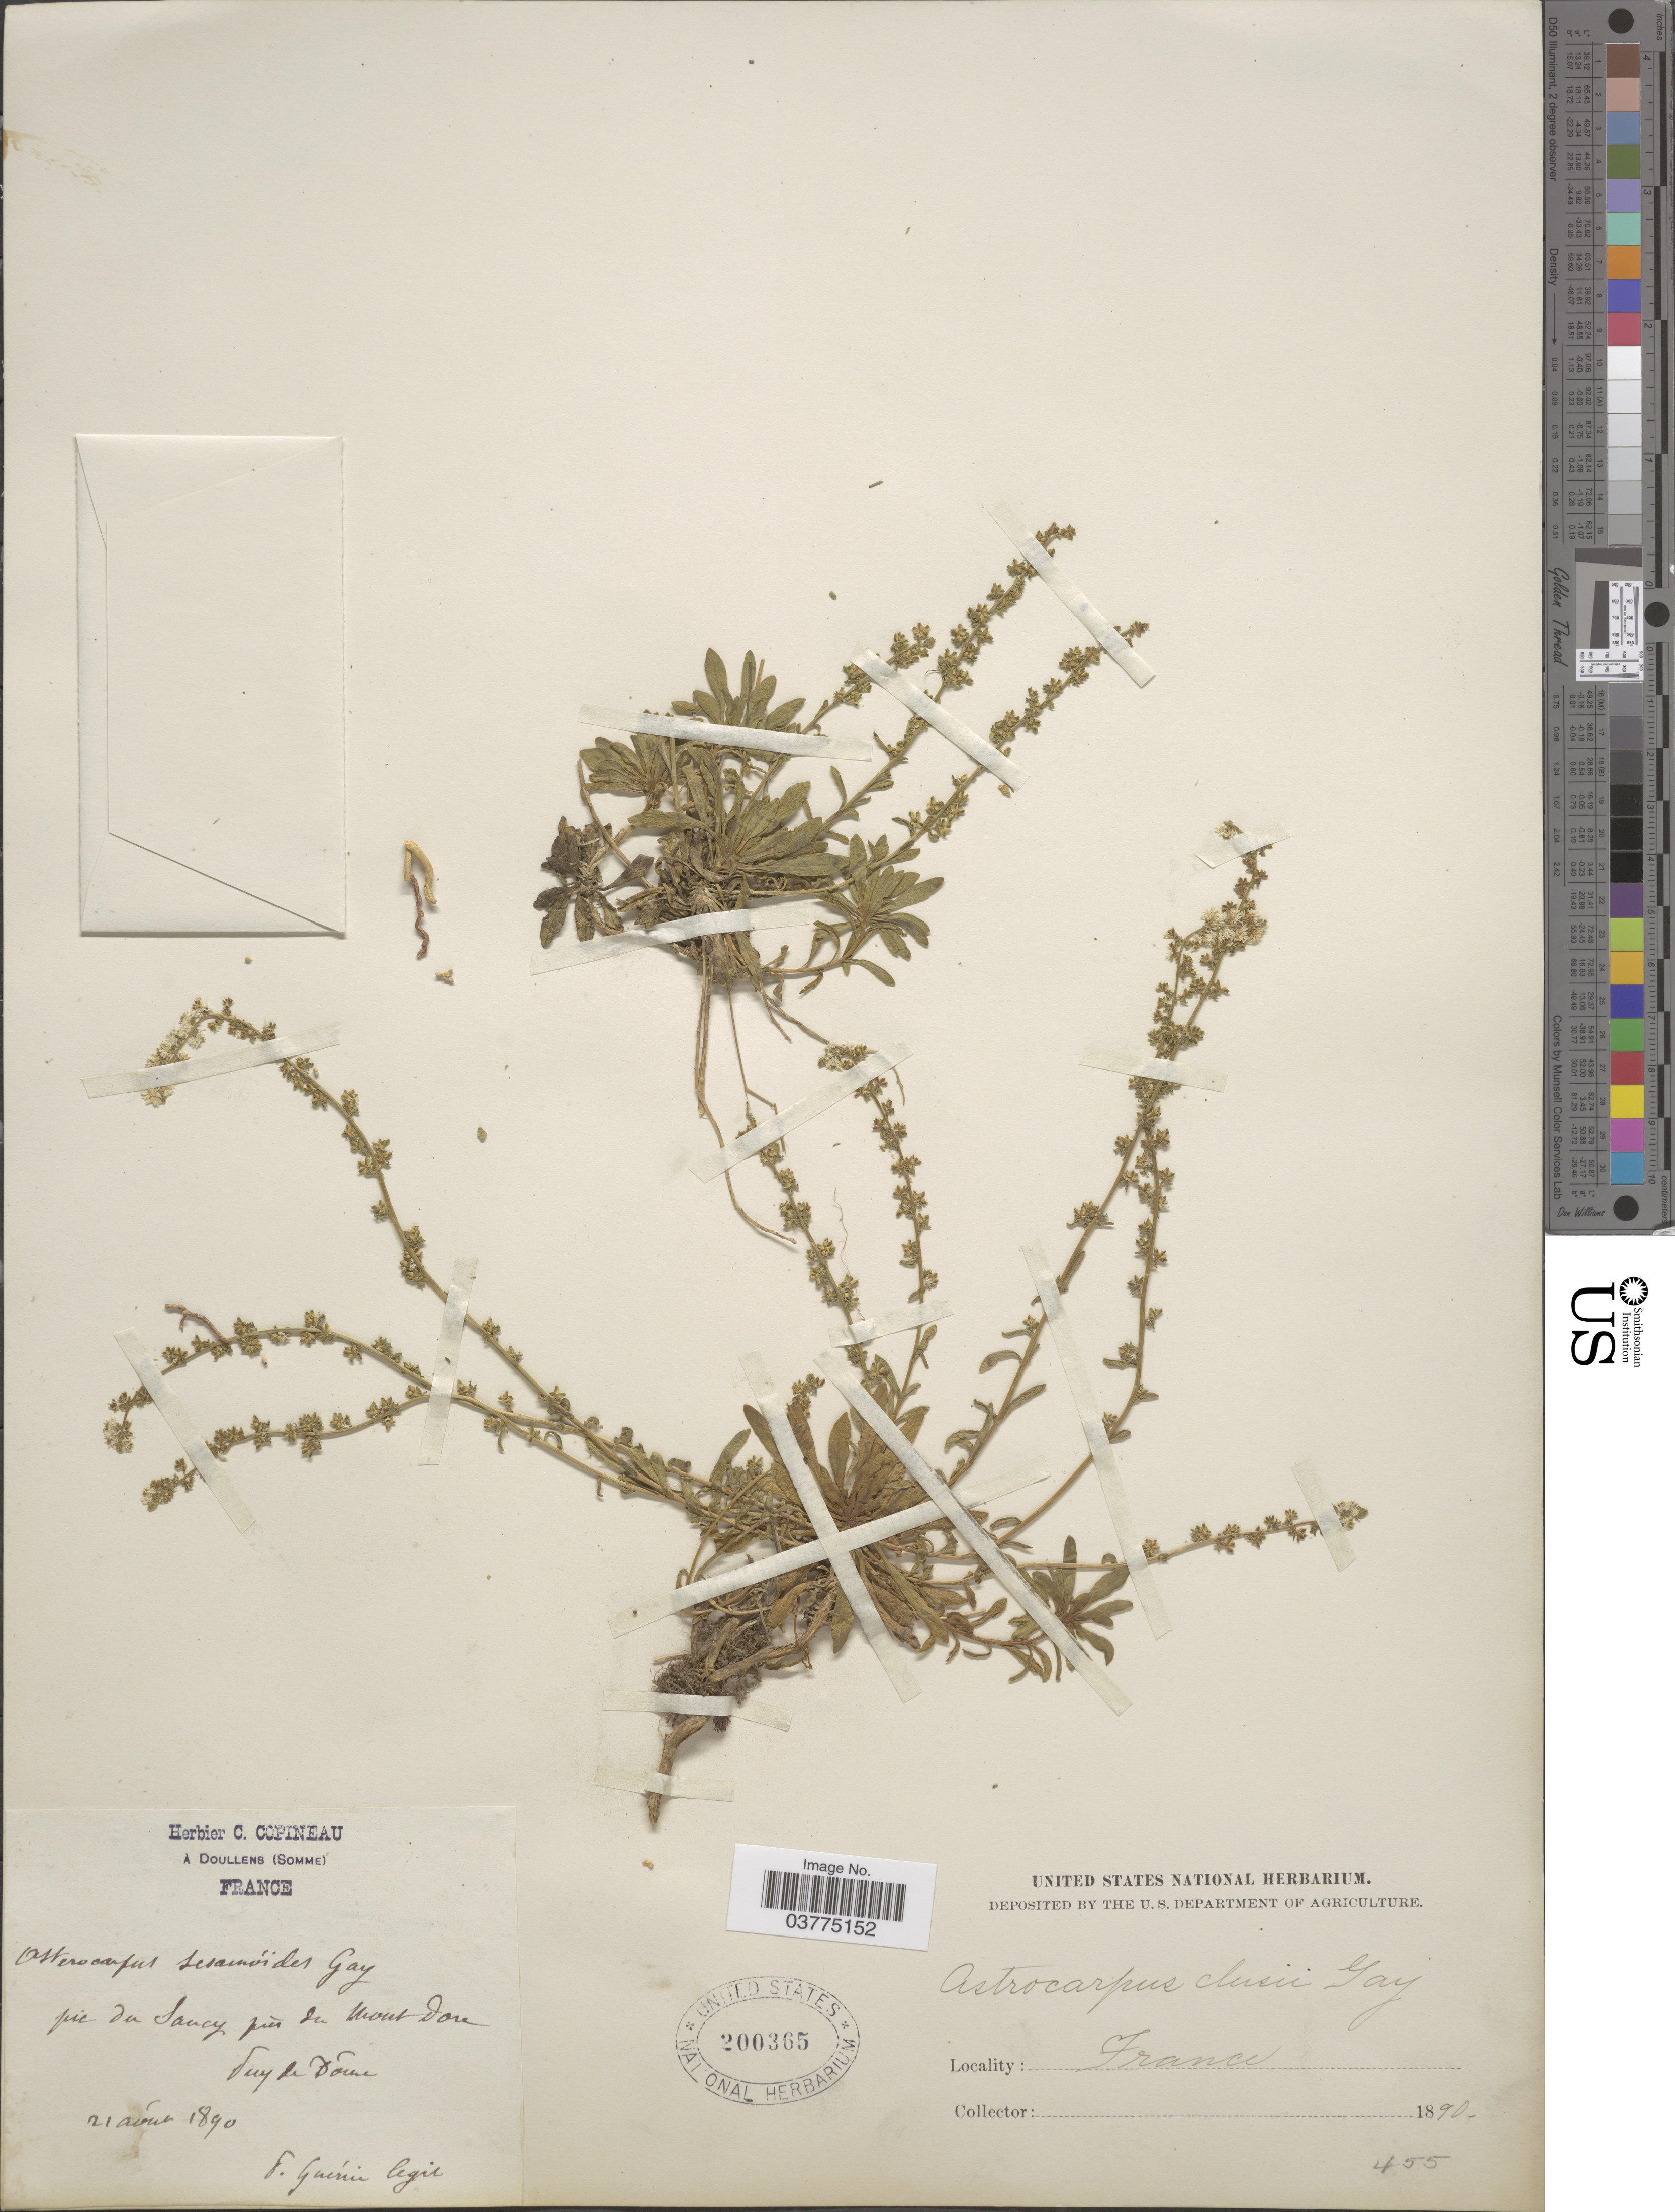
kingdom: Plantae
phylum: Tracheophyta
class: Magnoliopsida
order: Brassicales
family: Resedaceae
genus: Sesamoides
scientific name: Sesamoides interrupta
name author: (Boreau) G. López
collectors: Guerin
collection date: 1890-08-21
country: France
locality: Pic da Saucy près du Mont dou Puy de Dome. [interpreted]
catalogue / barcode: US 200365